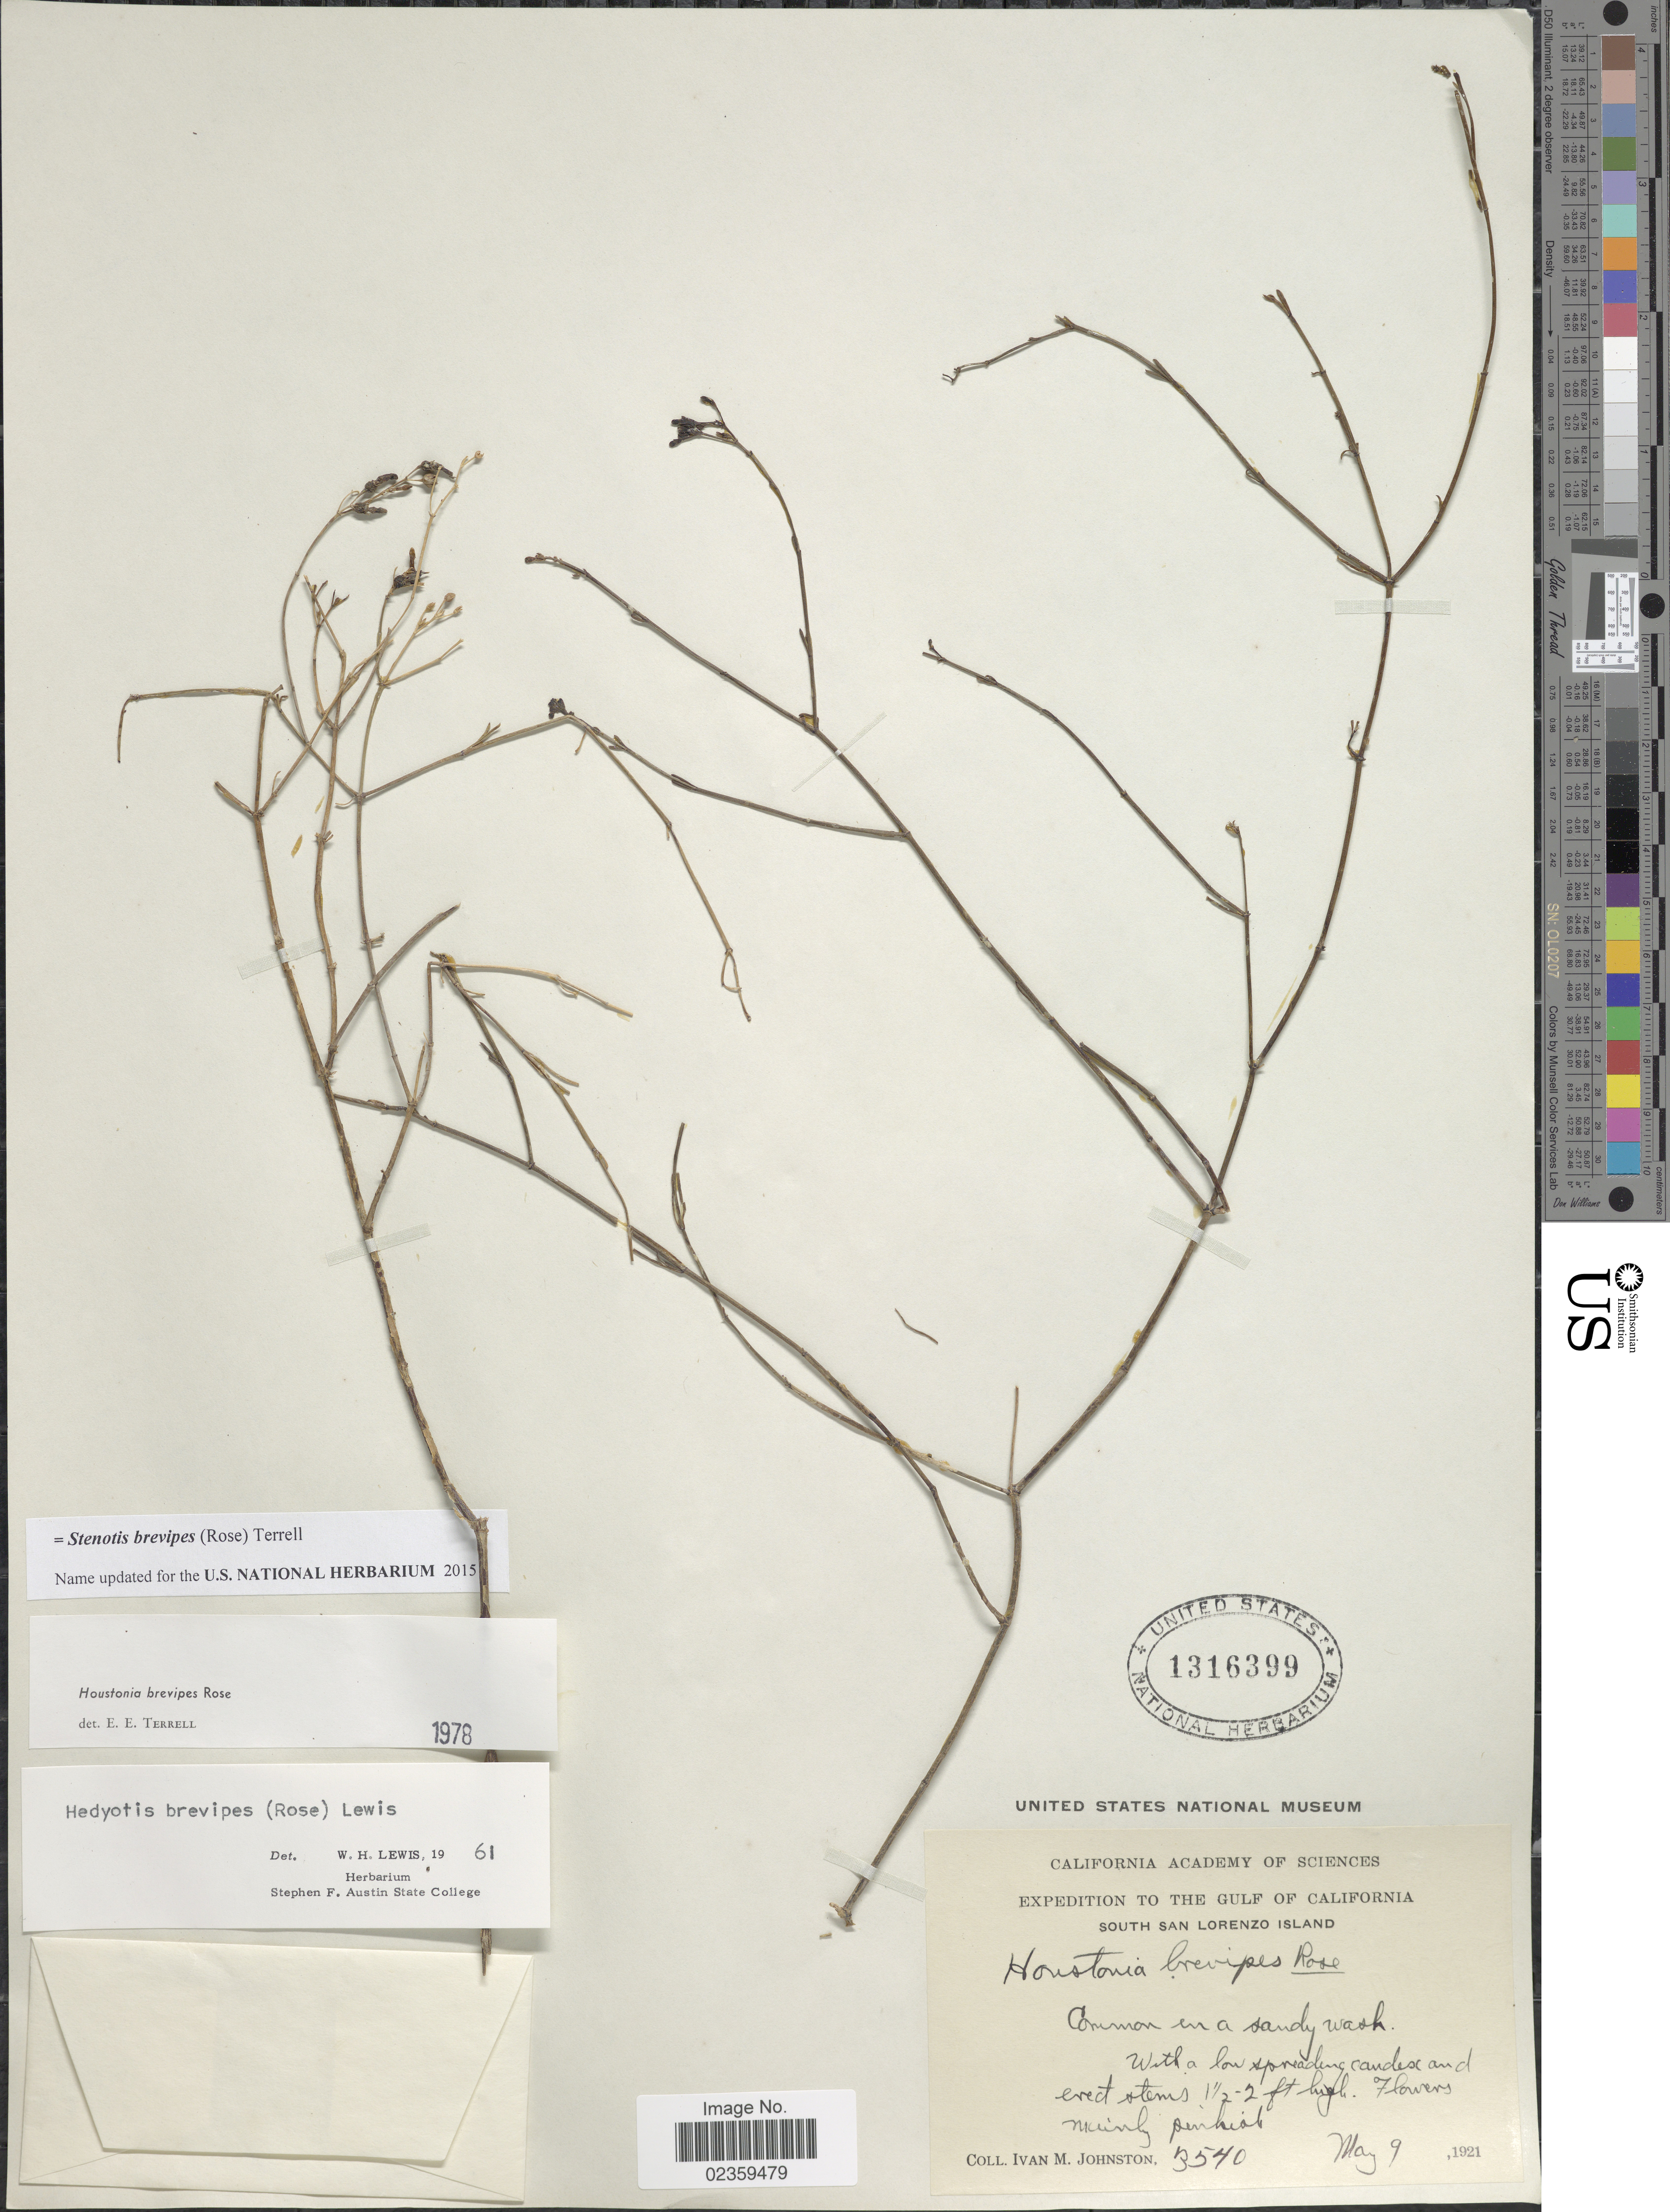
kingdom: Plantae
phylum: Tracheophyta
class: Magnoliopsida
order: Gentianales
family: Rubiaceae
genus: Stenotis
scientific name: Stenotis brevipes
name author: (Rose) Terrell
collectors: I.M. Johnston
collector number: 3540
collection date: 1921-05-09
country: United States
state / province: California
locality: Gulf of California. South San Lorenzo Island.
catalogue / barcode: US 1316399